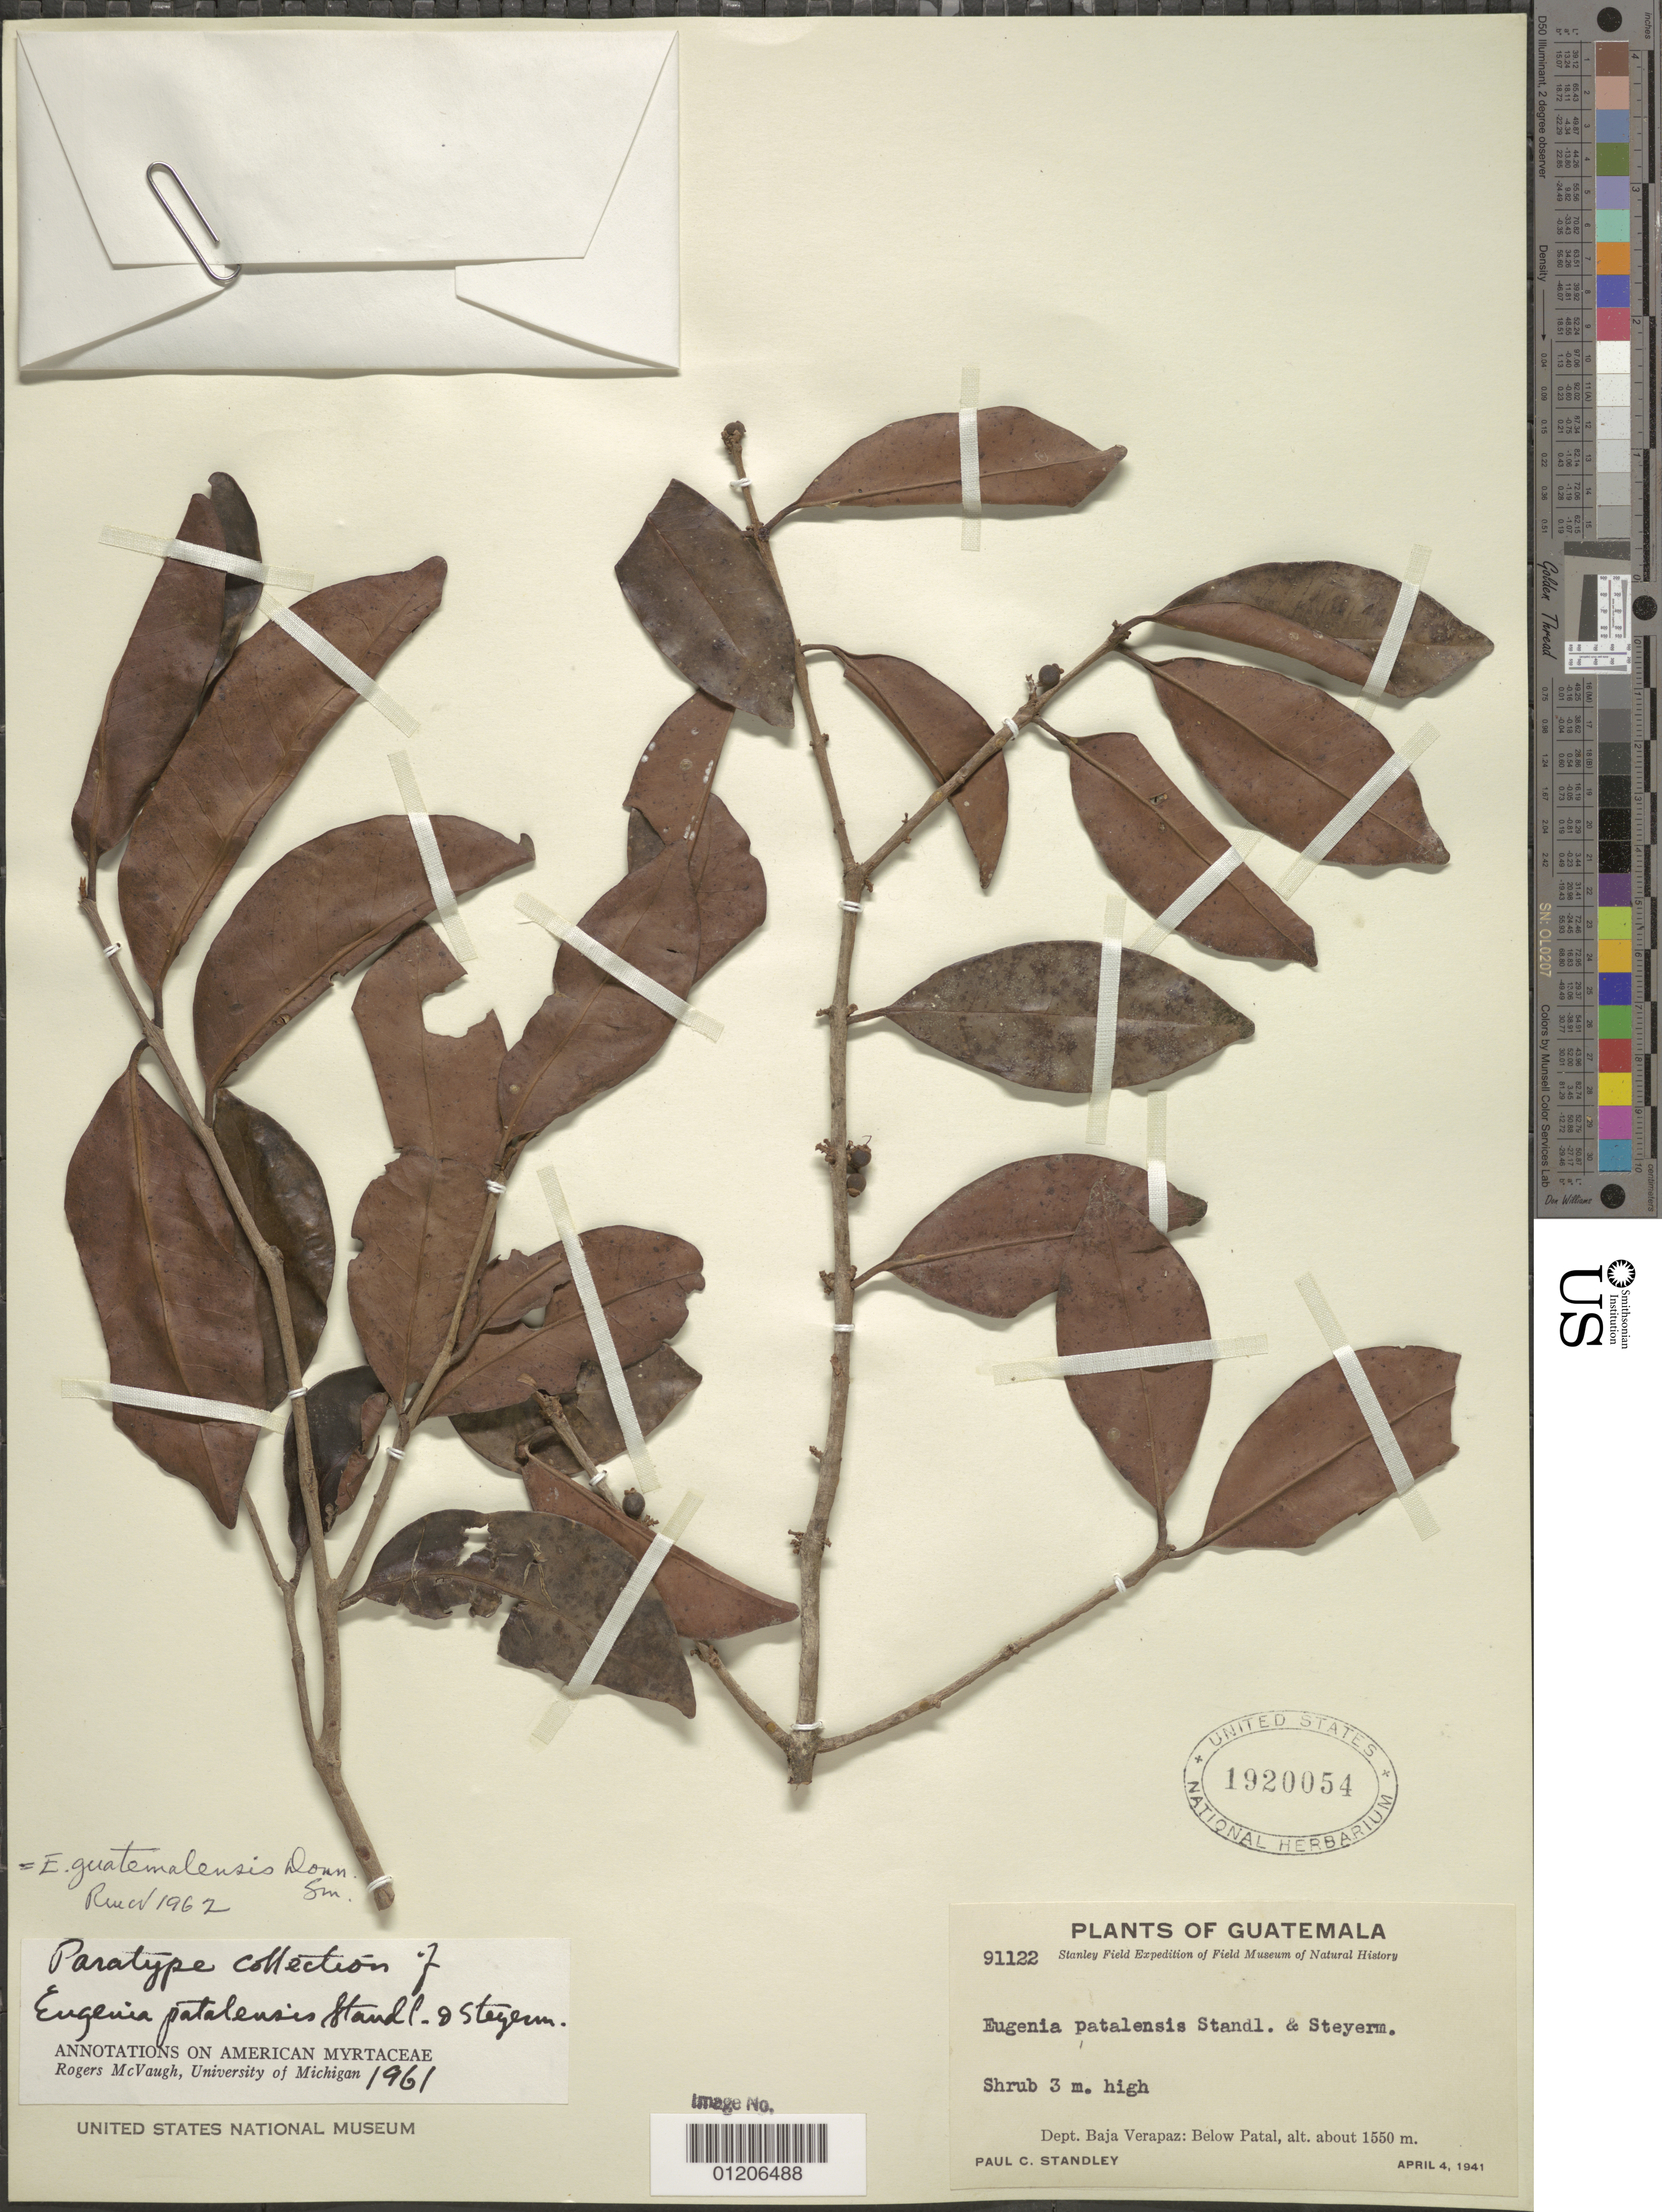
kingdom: Plantae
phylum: Tracheophyta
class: Magnoliopsida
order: Myrtales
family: Myrtaceae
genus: Eugenia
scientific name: Eugenia guatemalensis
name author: Donn. Sm.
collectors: P. C. Standley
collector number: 91122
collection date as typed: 04 Apr 1941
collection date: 1941-04-04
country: Guatemala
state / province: Baja Verapaz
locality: Below Patal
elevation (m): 1550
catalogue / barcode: US 1920054